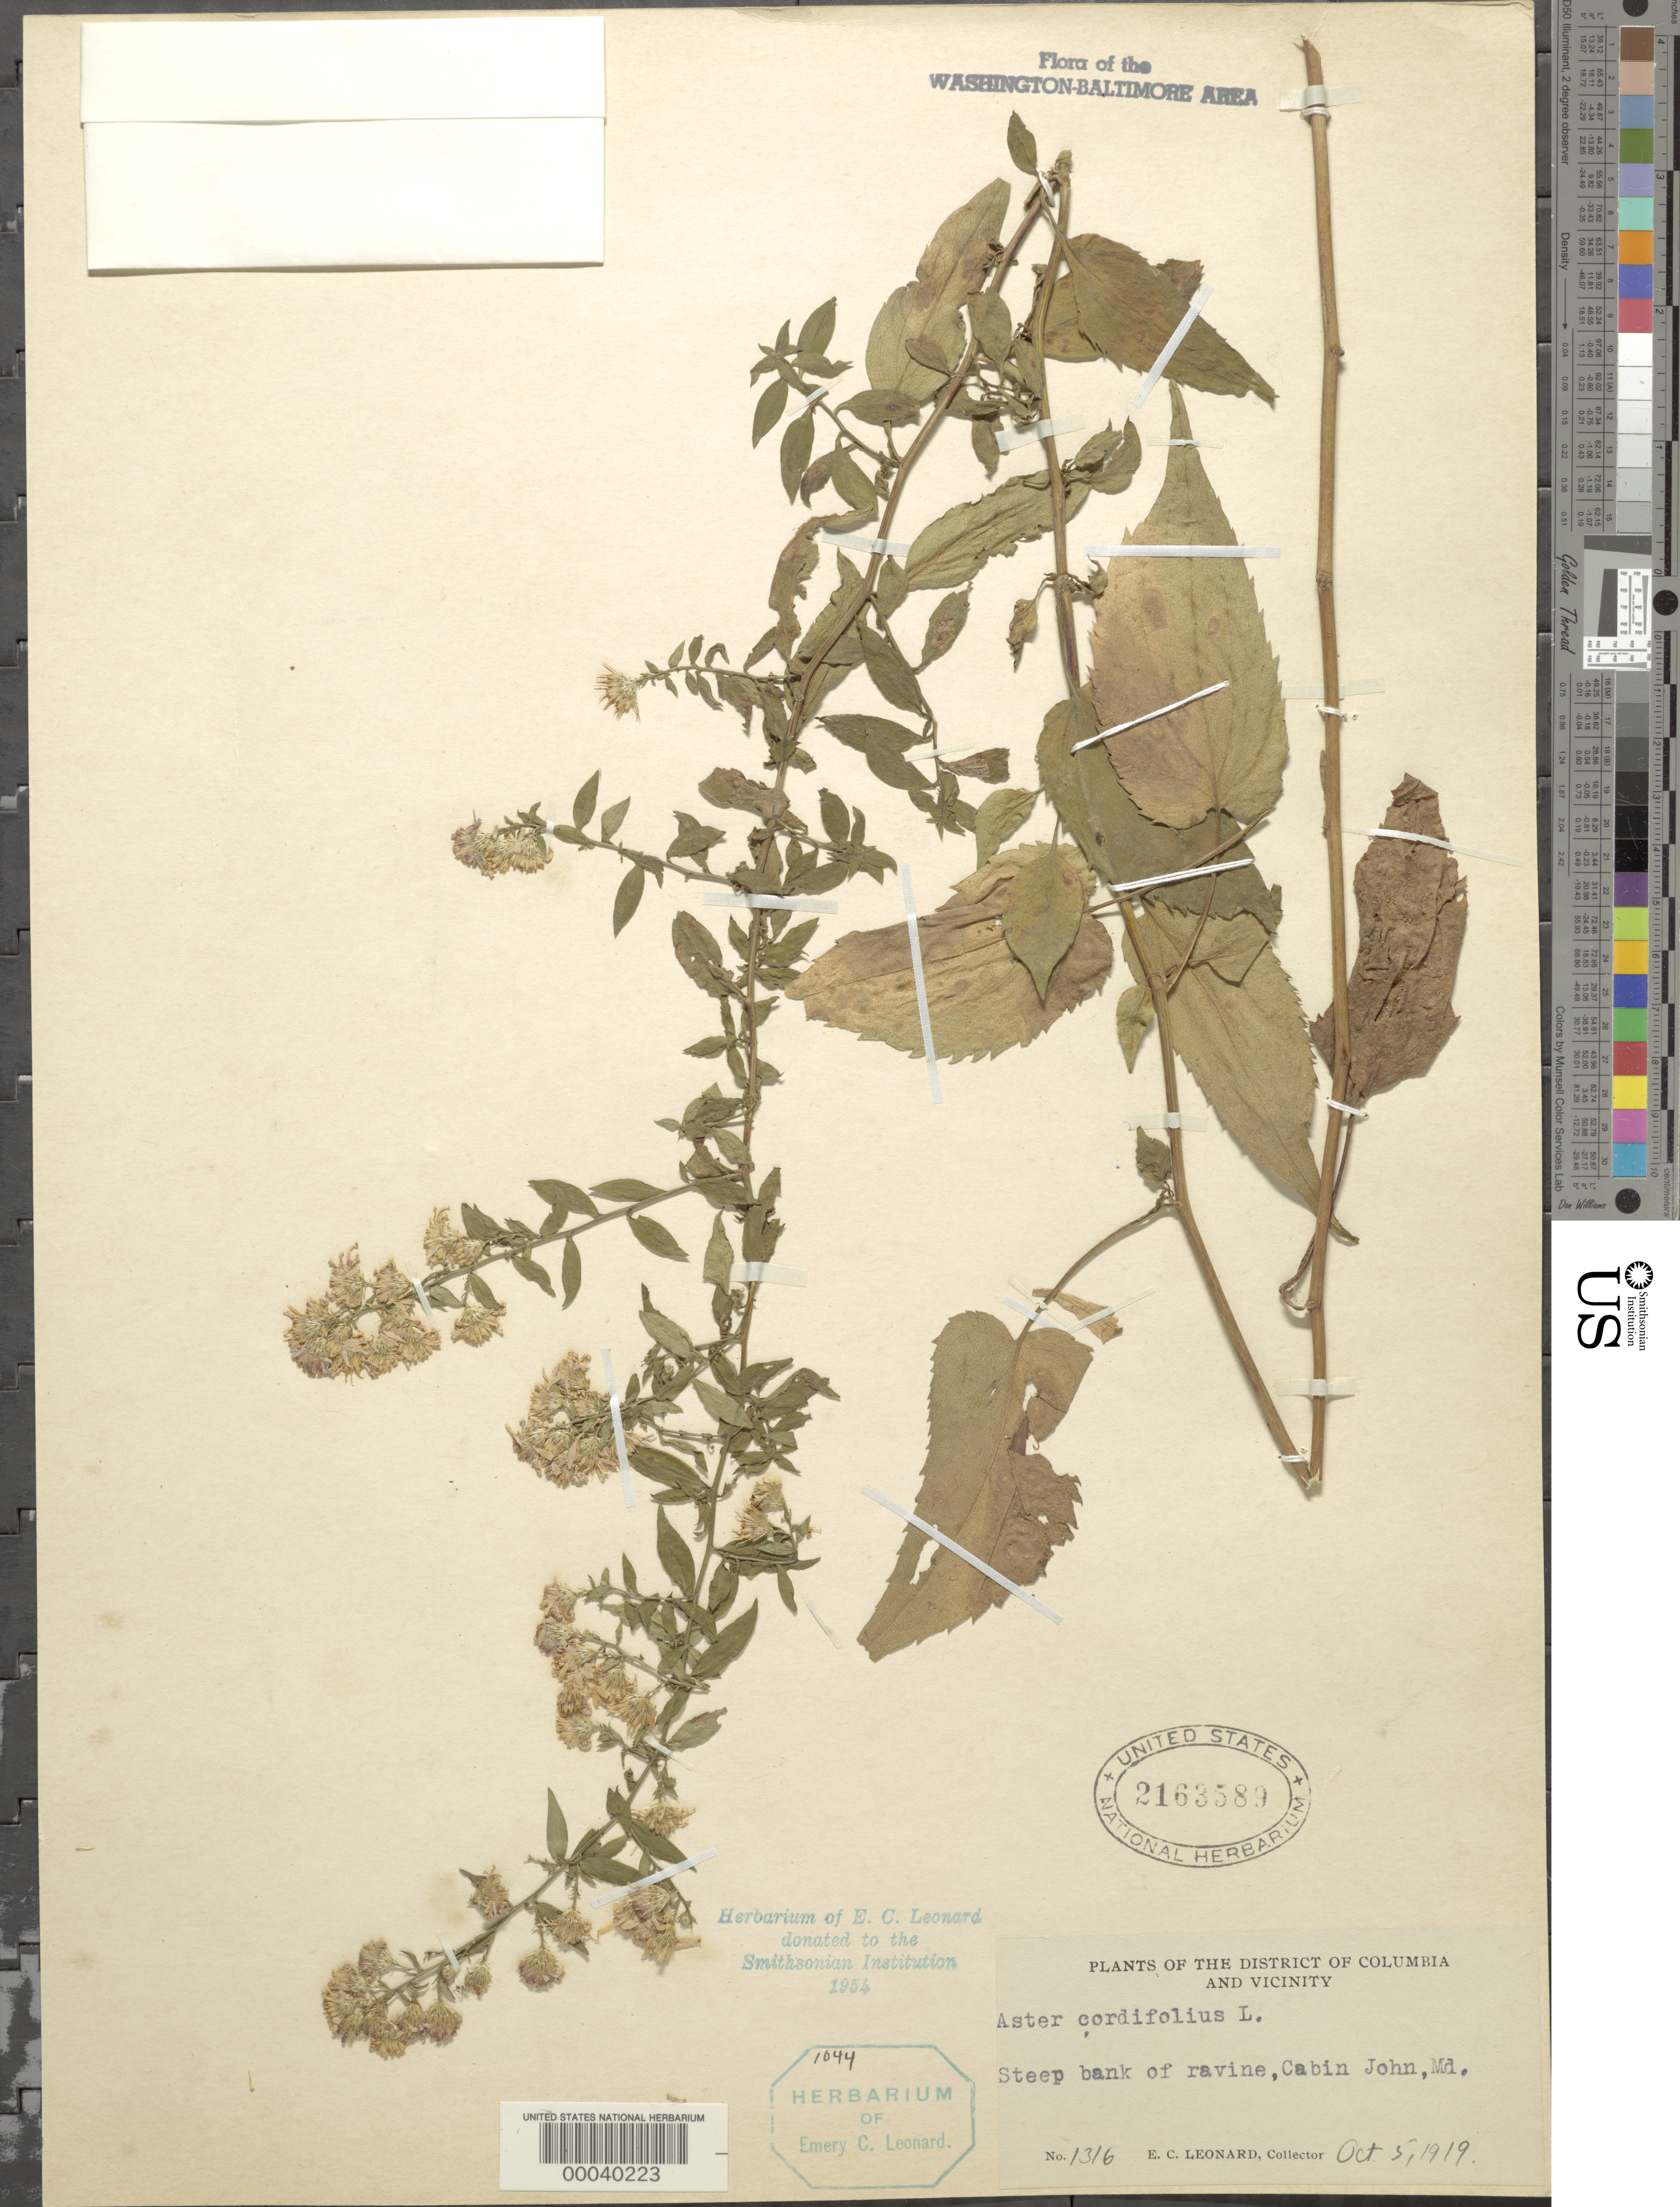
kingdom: Plantae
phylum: Tracheophyta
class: Magnoliopsida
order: Asterales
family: Asteraceae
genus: Symphyotrichum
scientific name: Symphyotrichum cordifolium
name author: (L.) G.L. Nesom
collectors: E. C. Leonard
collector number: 1316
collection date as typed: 05 Oct 1919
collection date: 1919-10-05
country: United States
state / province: Maryland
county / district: Montgomery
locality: Cabin John C. & O. Canal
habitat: Steep ravine bank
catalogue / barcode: US 2163589